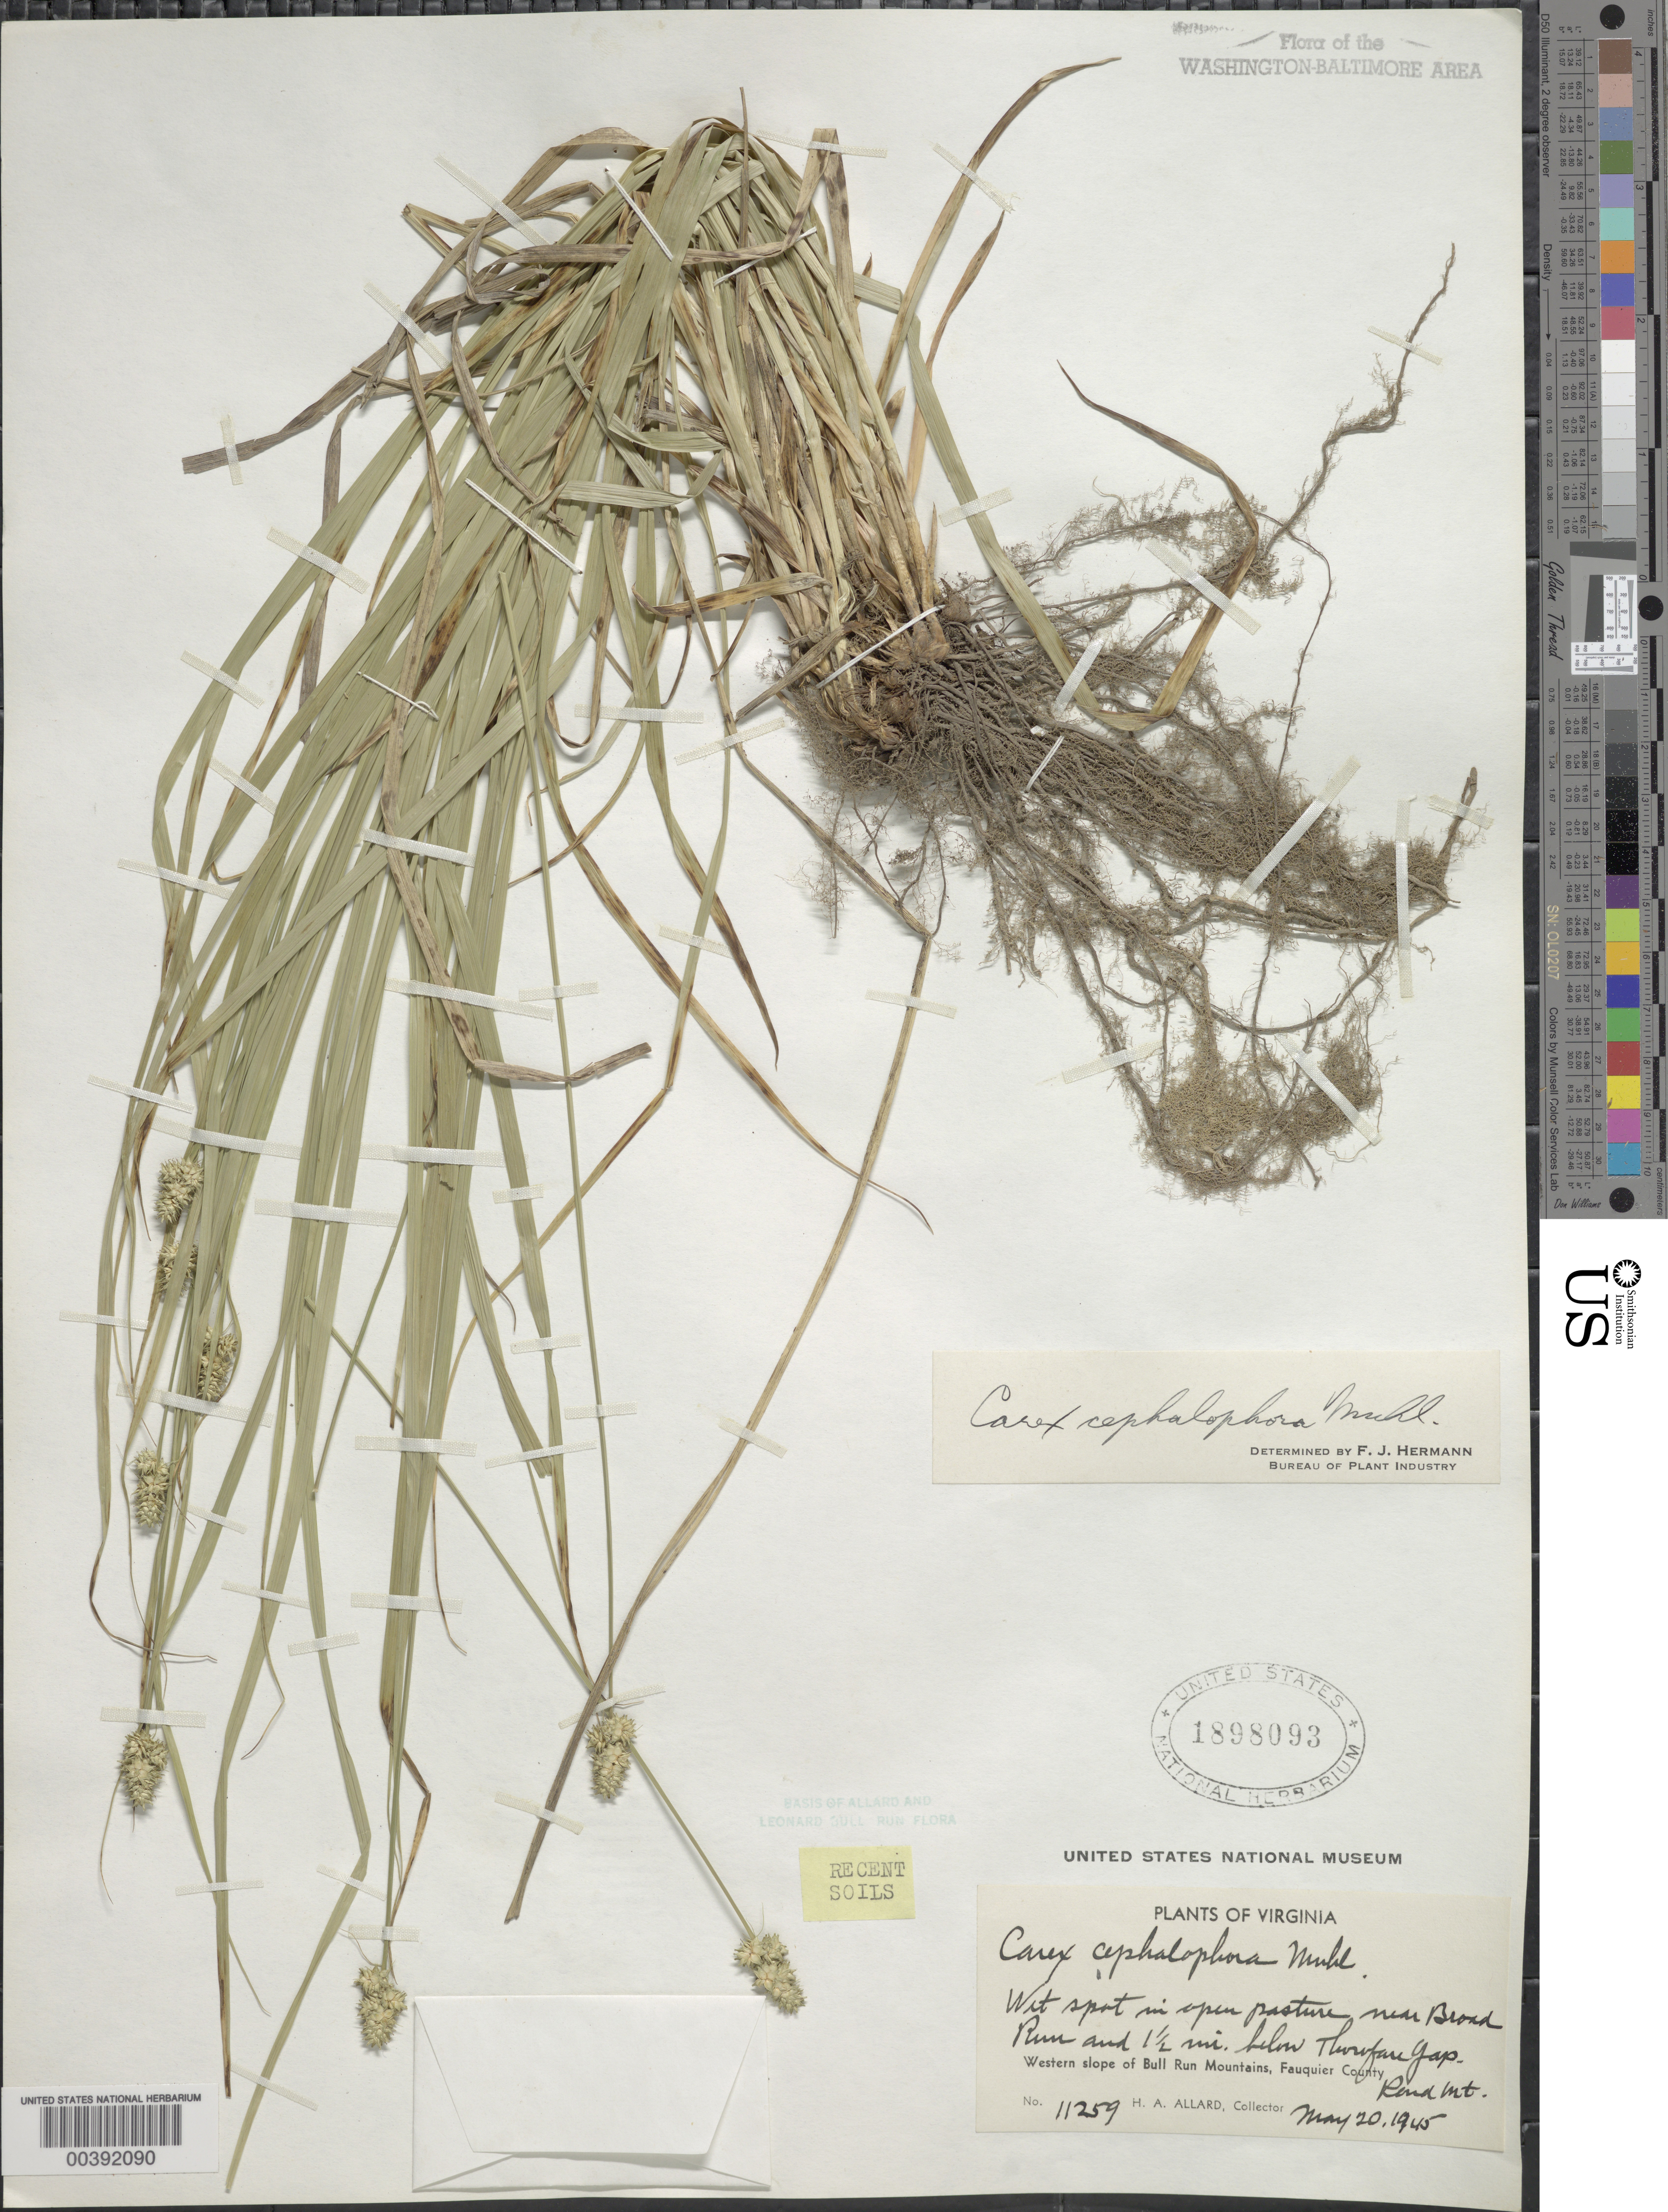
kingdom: Plantae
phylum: Tracheophyta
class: Liliopsida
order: Poales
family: Cyperaceae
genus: Carex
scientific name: Carex cephalophora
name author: Muhl. ex Willd.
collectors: H. A. Allard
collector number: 11259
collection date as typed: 20 May 1945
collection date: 1945-05-20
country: United States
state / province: Virginia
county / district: Fauquier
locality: Broad Run/below Thorofare Gap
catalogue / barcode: US 1898093